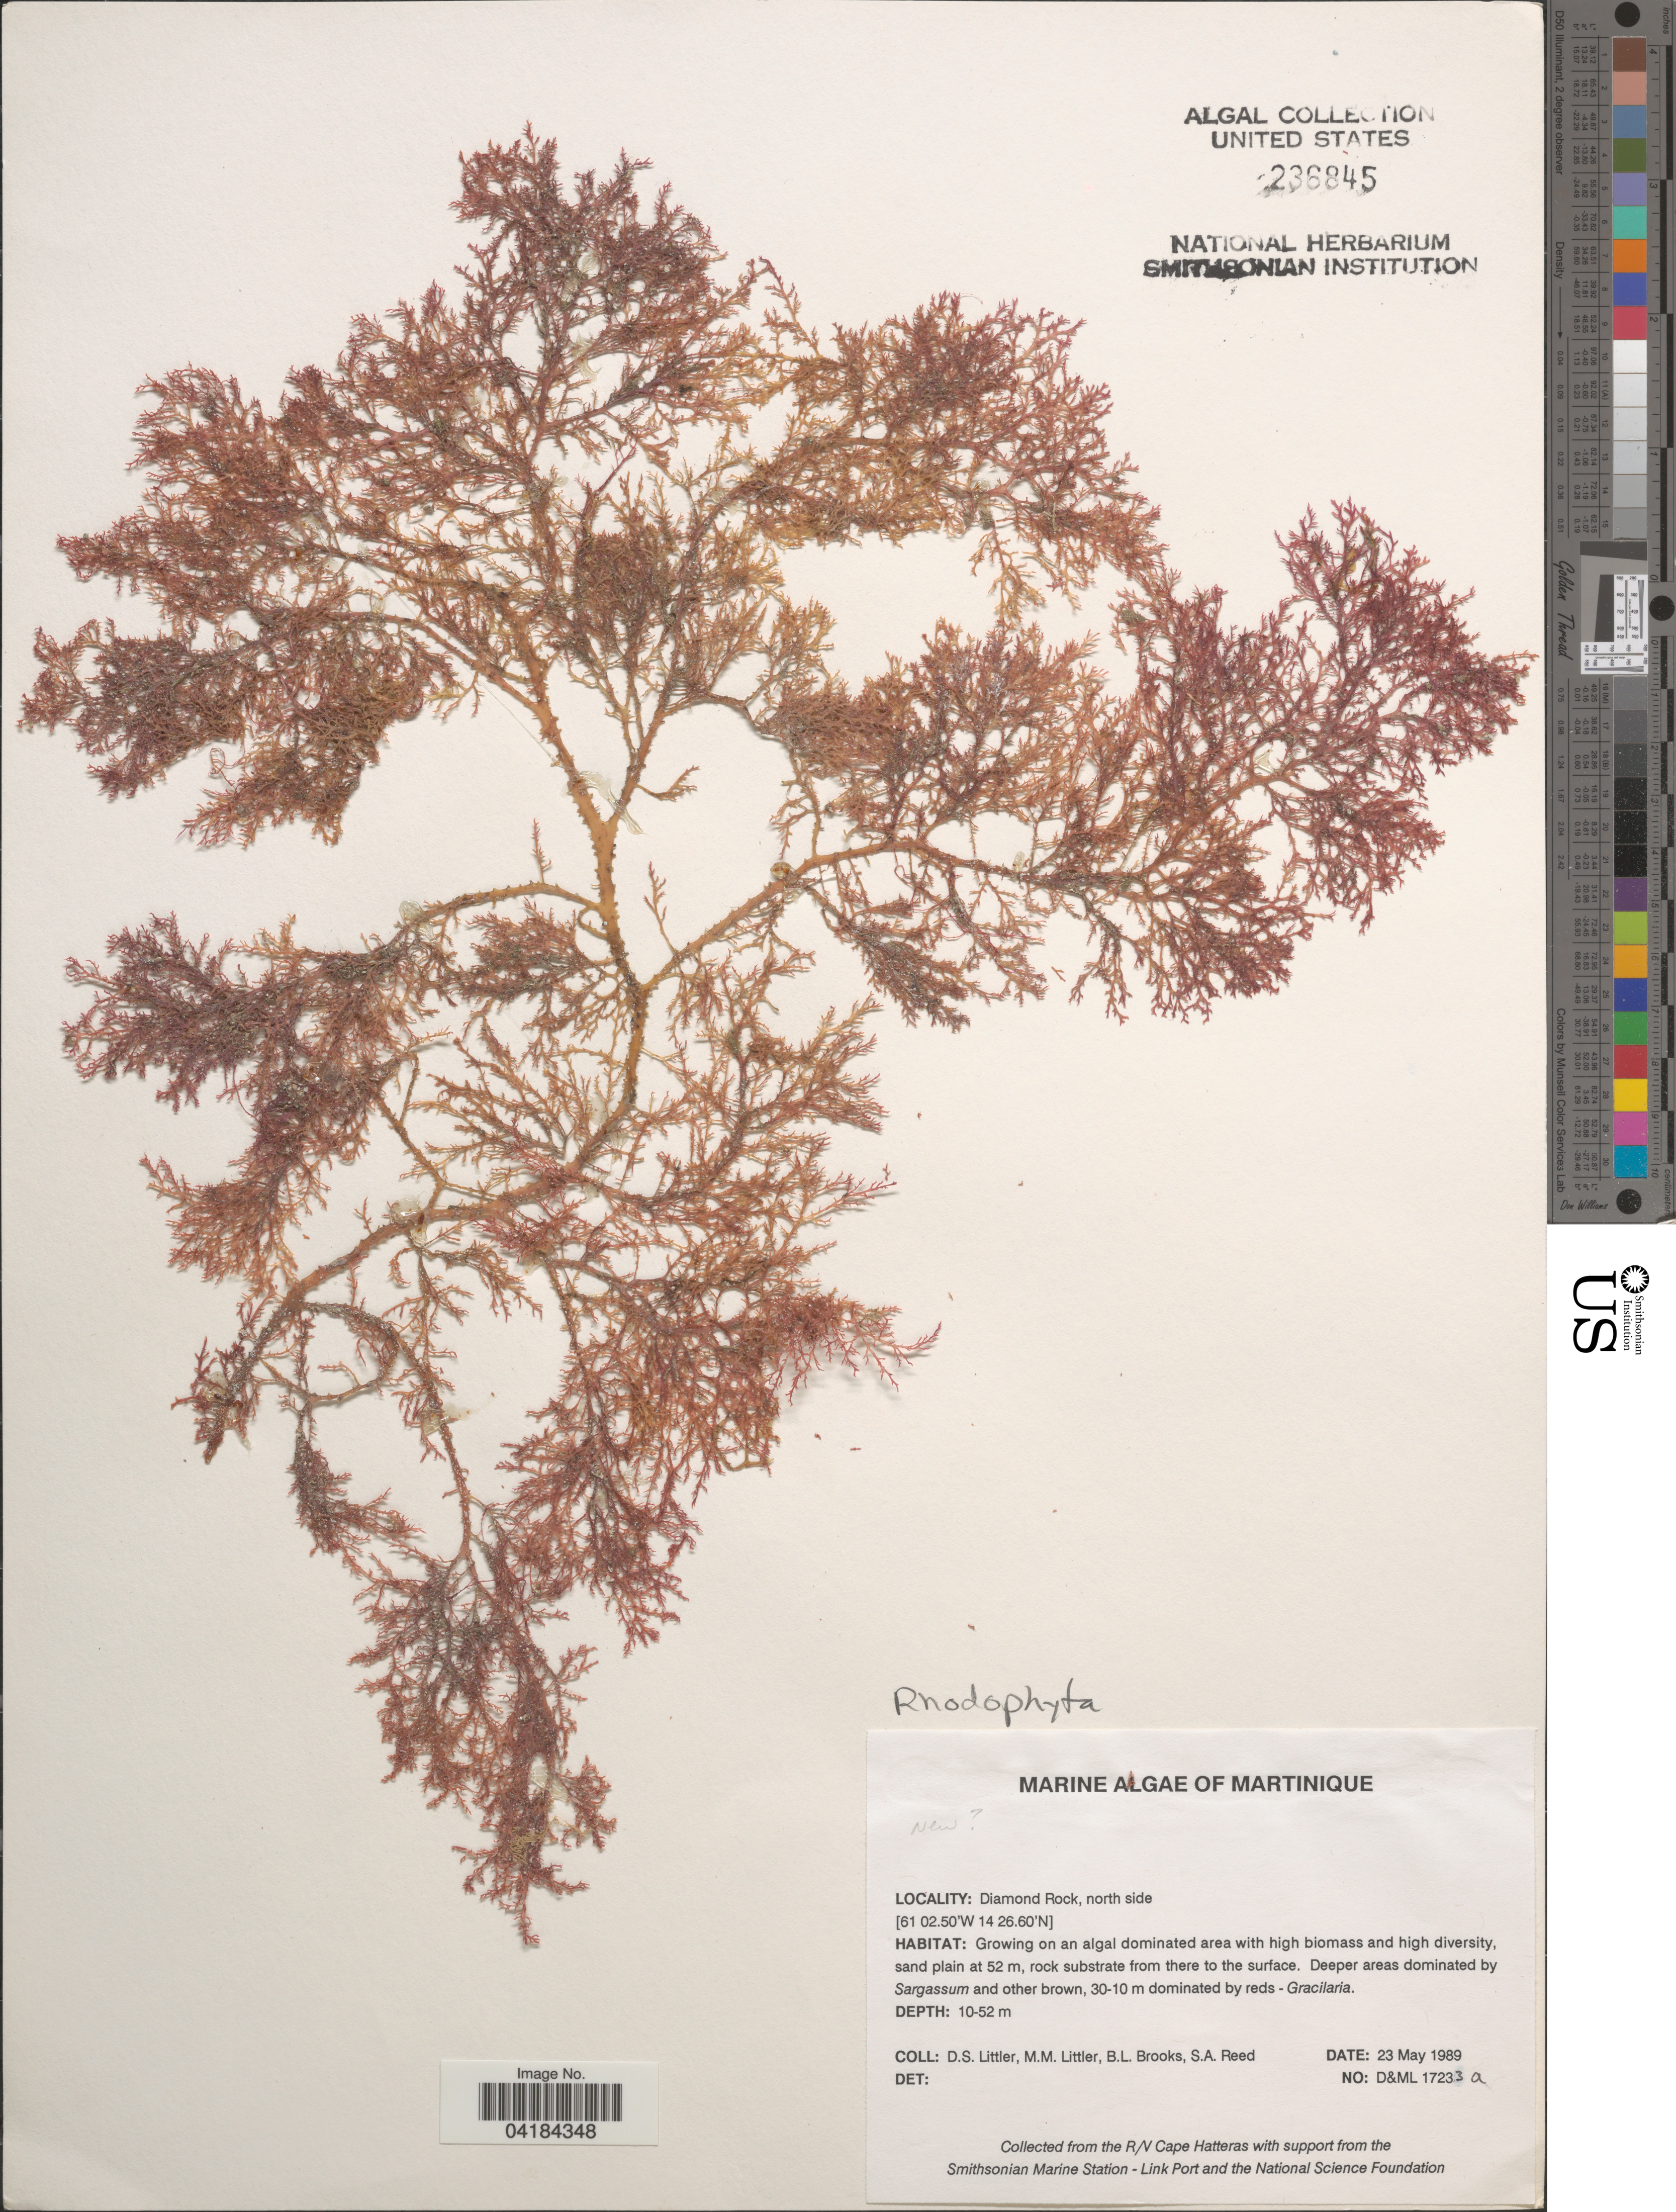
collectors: D. S. Littler, B. Brooks & S. Reed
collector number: D&ML17233a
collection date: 1989-05-23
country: Martinique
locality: Diamond Rock, north side.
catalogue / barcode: US 236845